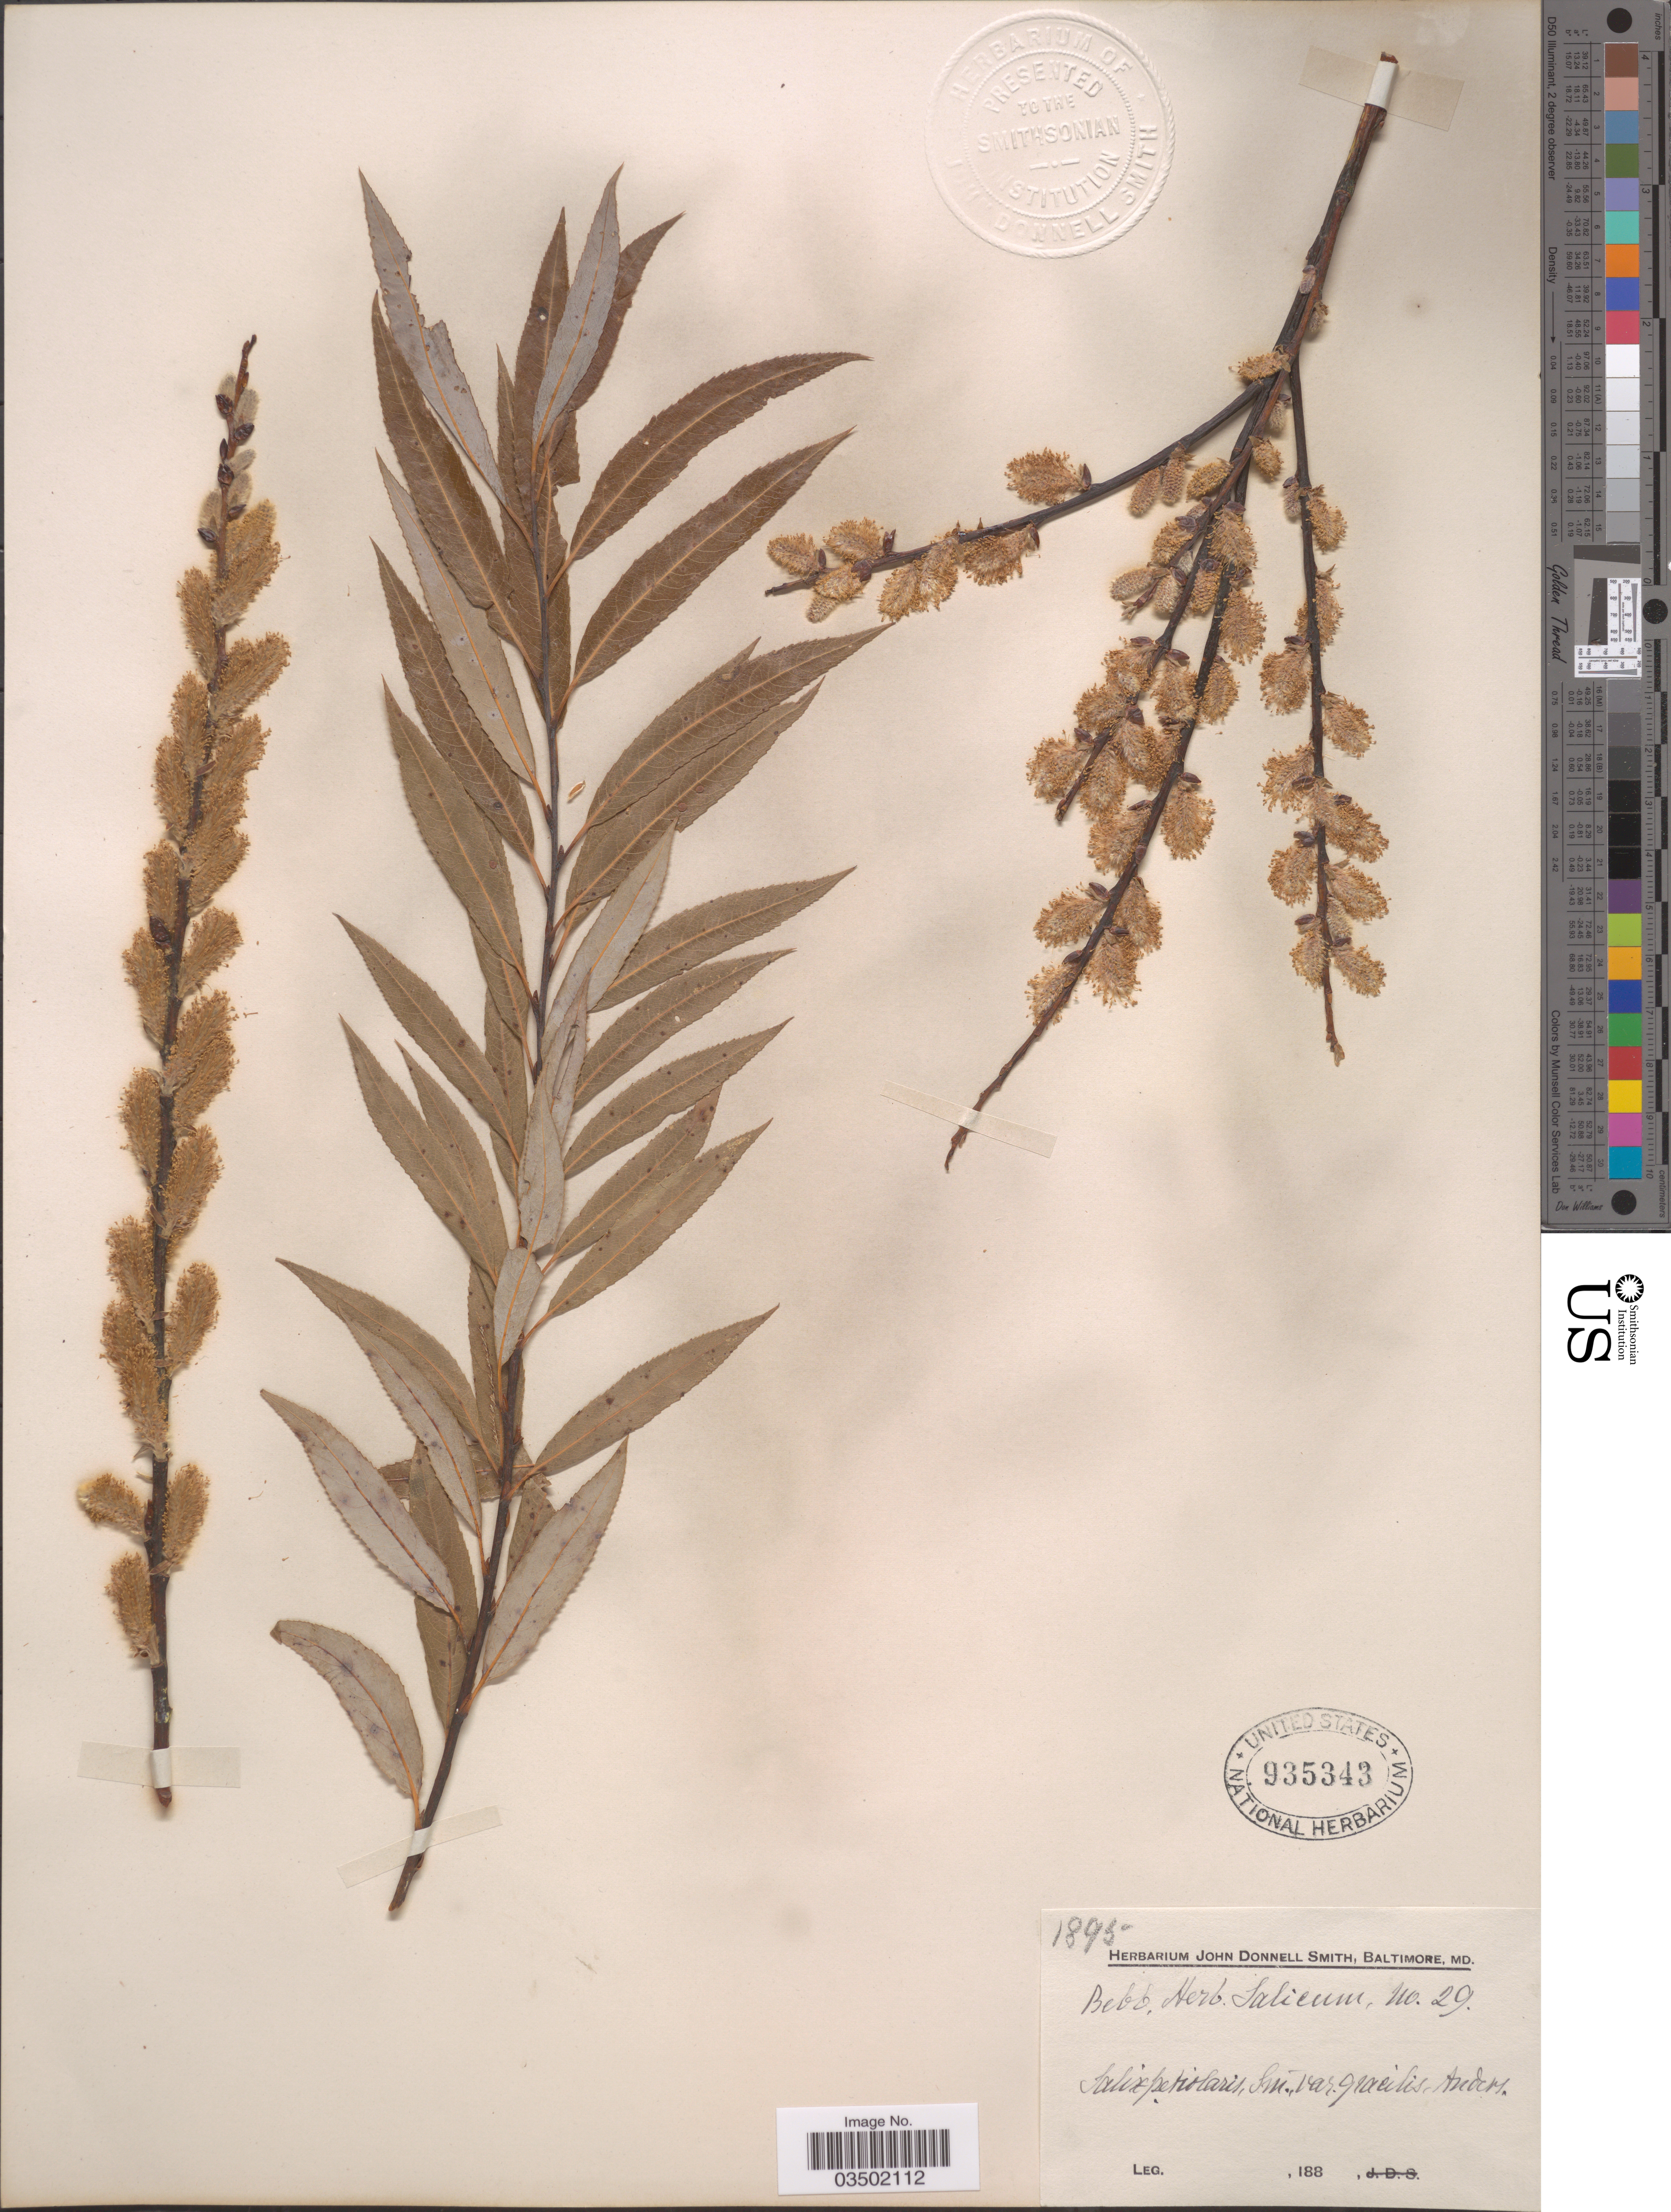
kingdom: Plantae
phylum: Tracheophyta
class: Magnoliopsida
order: Malpighiales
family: Salicaceae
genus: Salix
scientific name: Salix petiolaris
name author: Sm.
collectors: ex Herb. John Donnell Smith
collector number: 1895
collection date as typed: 188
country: United States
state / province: Maryland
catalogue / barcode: US 935343